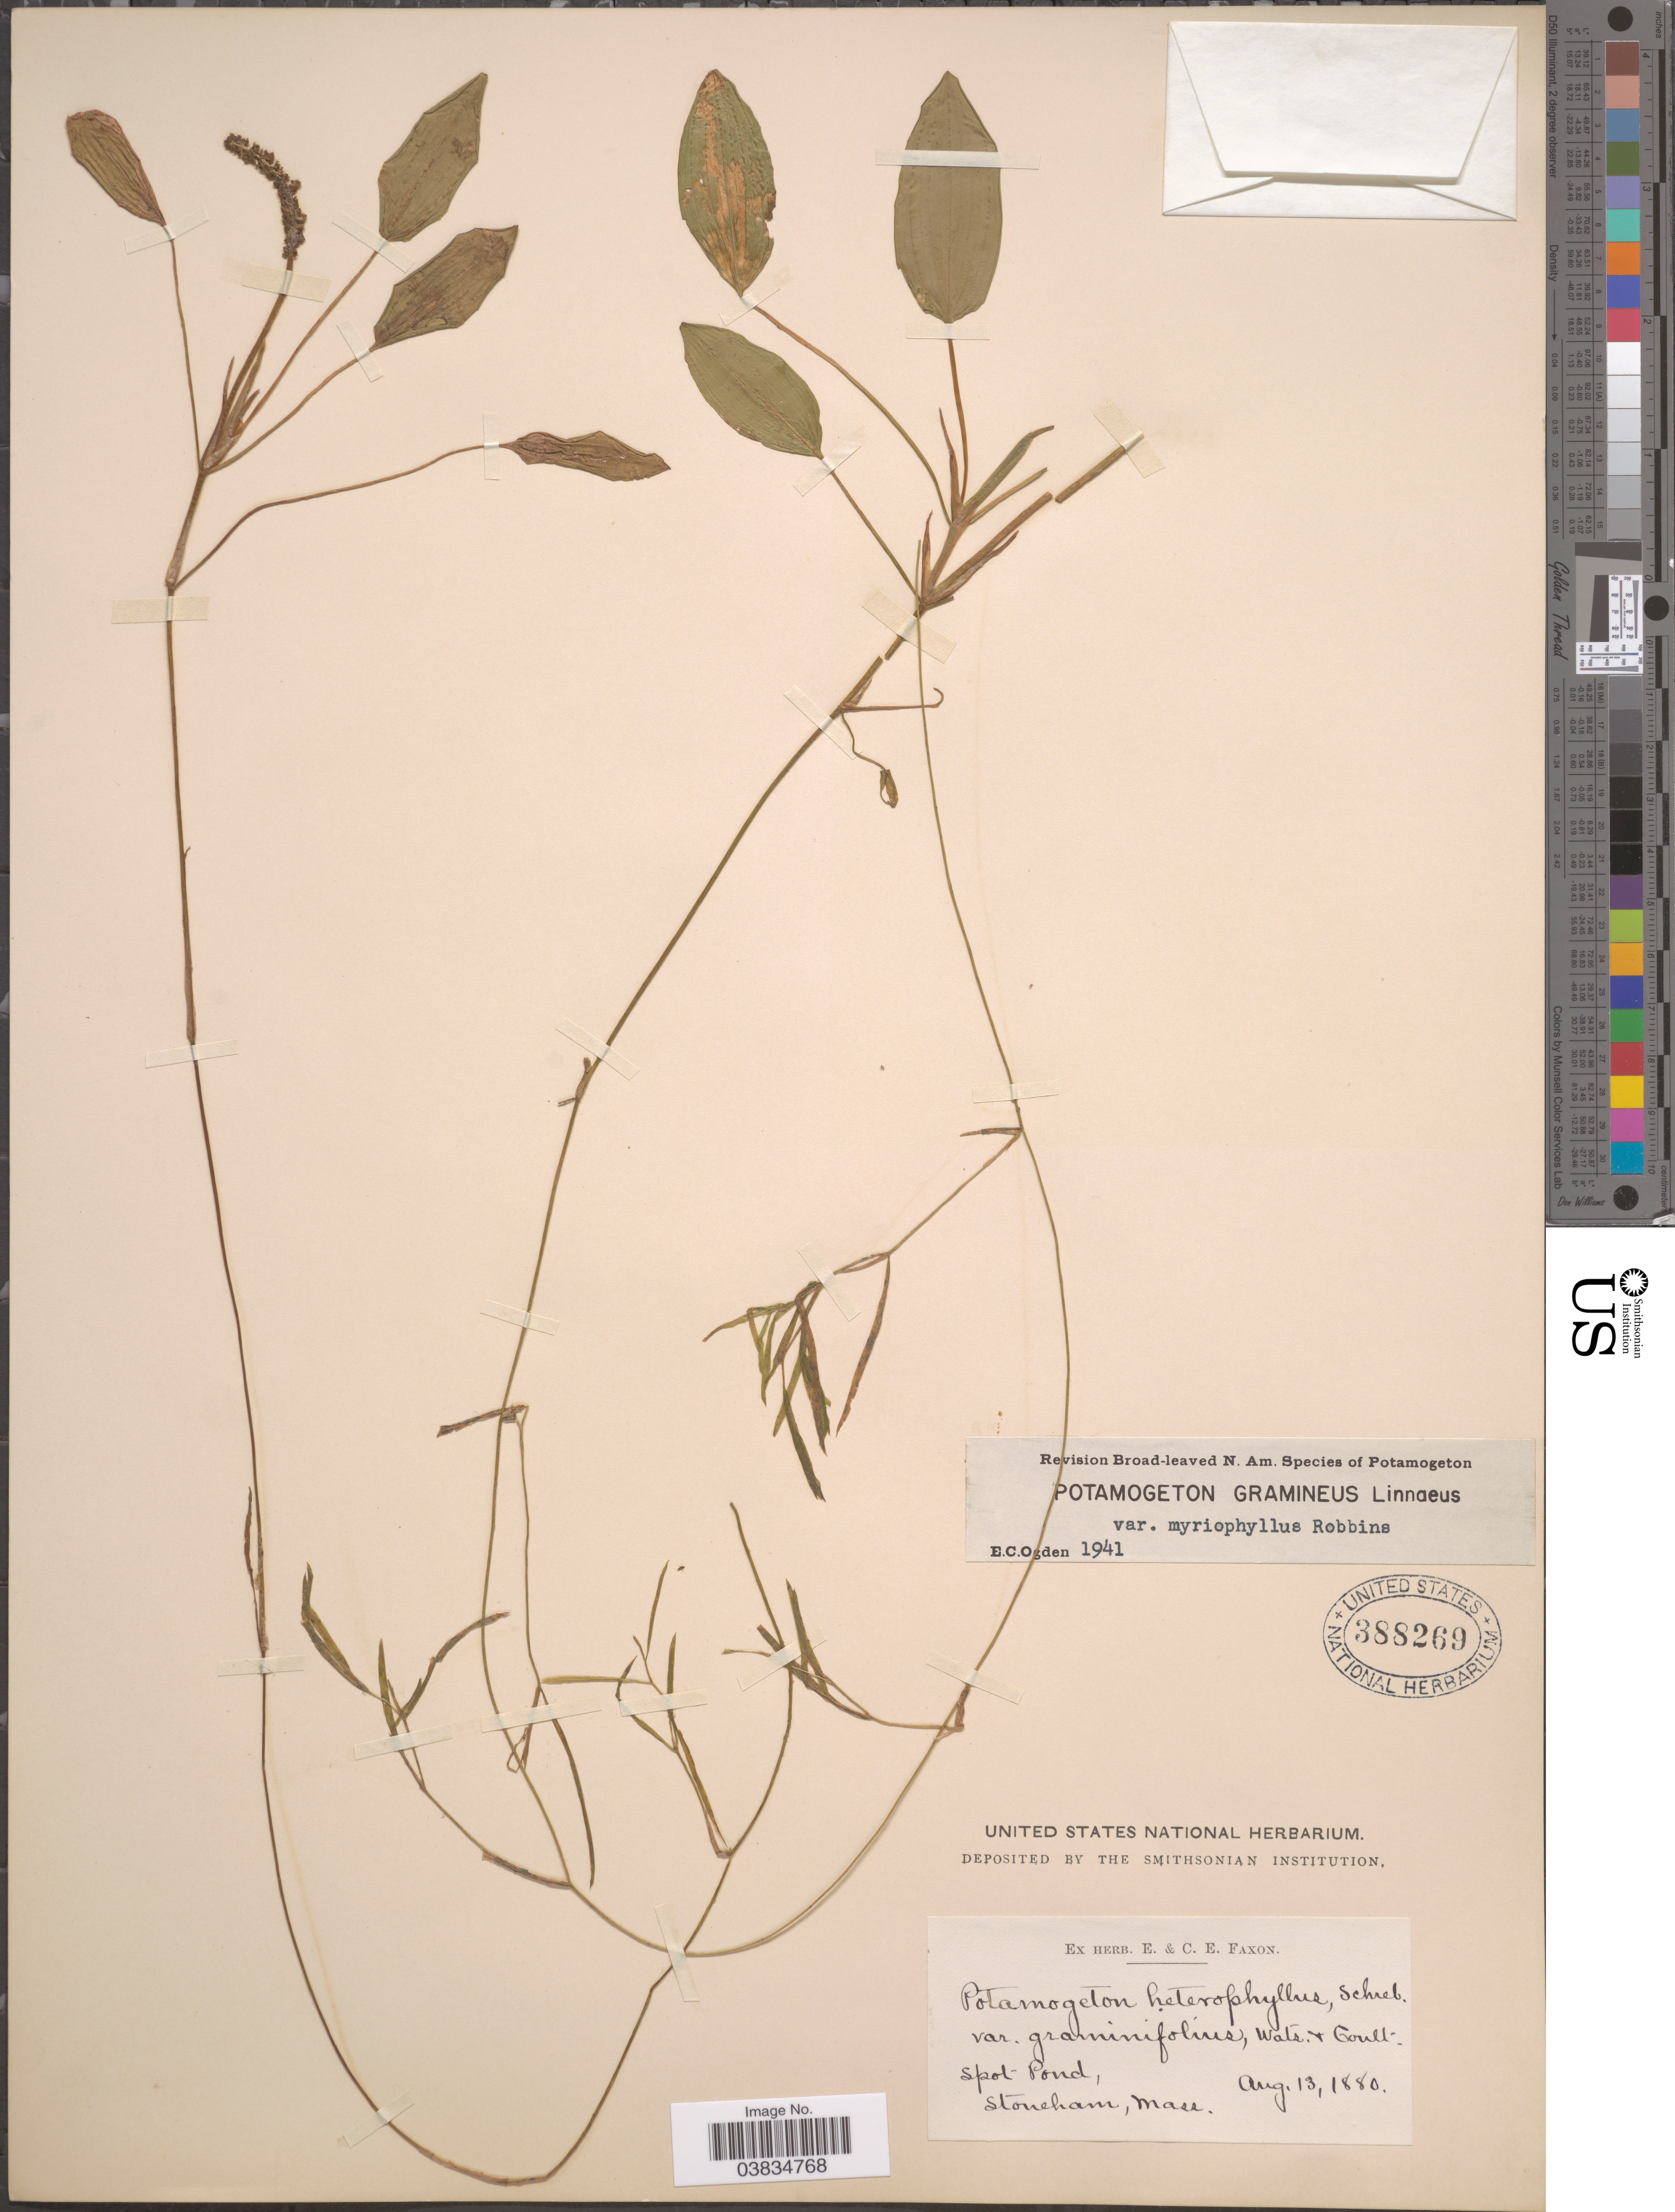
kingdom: Plantae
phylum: Tracheophyta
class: Liliopsida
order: Alismatales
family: Potamogetonaceae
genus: Potamogeton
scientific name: Potamogeton gramineus var. myriophyllus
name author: J.W. Robbins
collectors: ex herb. E. & C.E. Faxon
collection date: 1880-08-13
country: United States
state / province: Massachusetts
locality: Spot Pond, Stoneham.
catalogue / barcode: US 388269